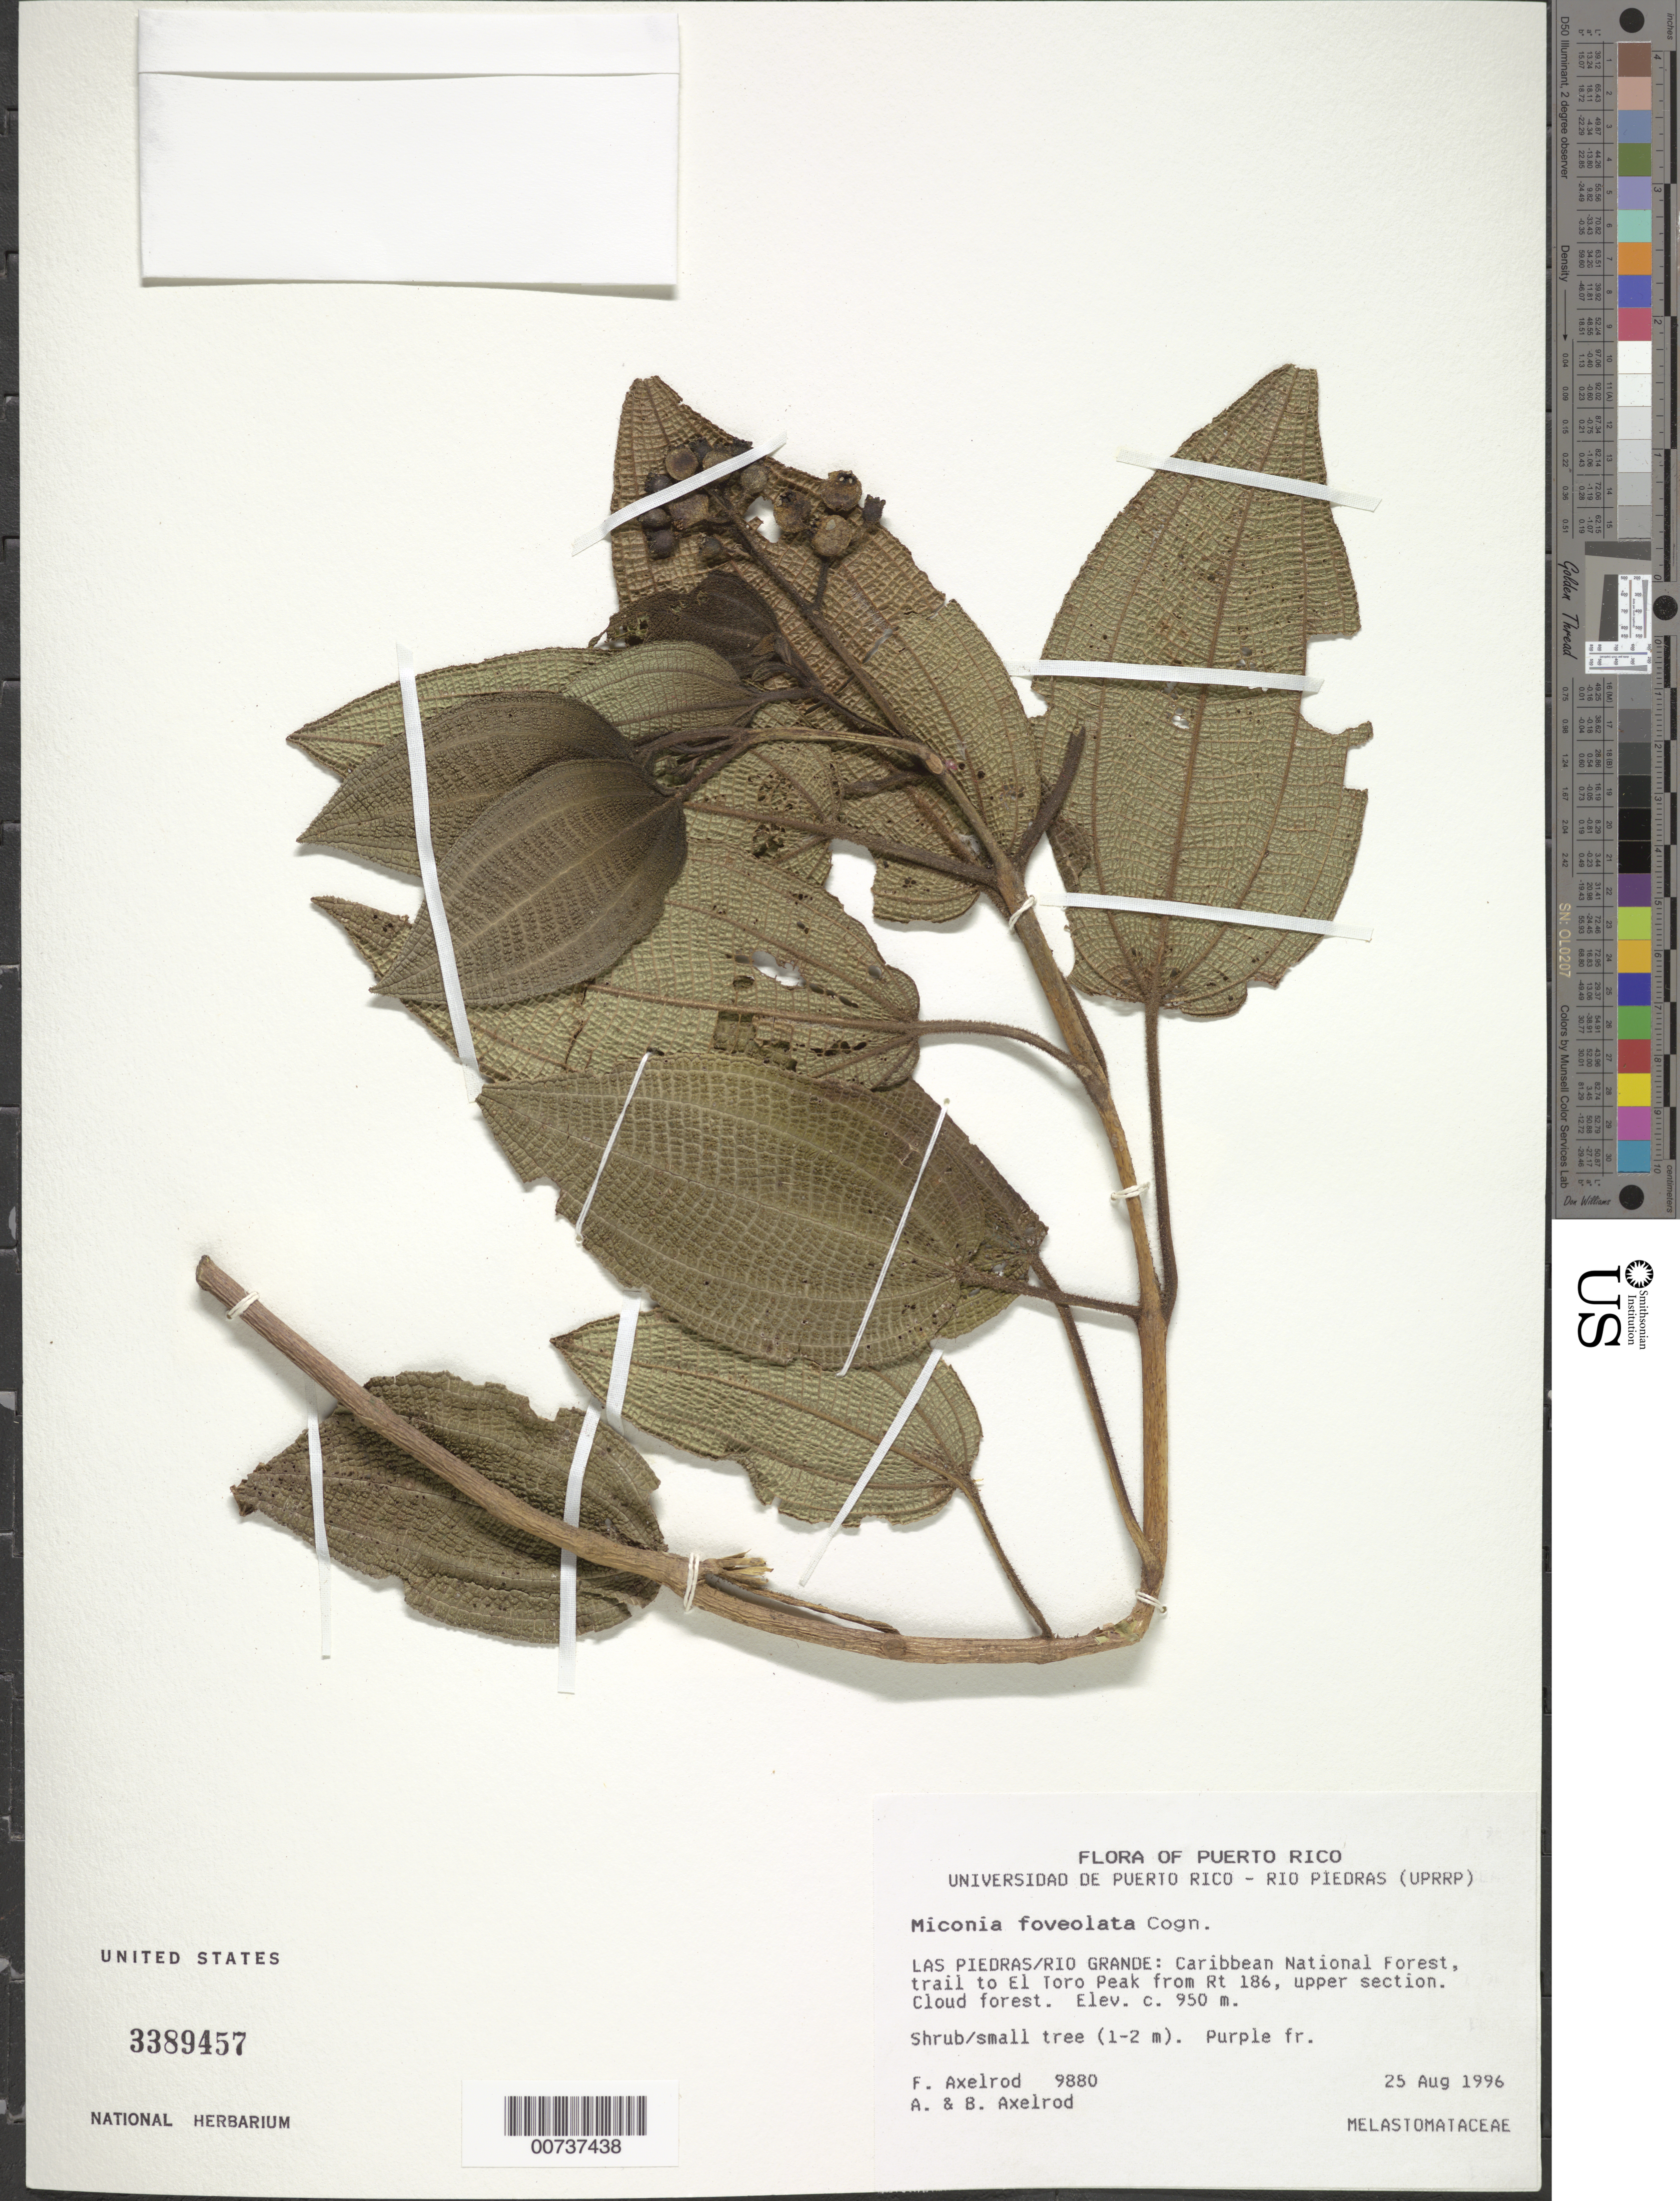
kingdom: Plantae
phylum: Tracheophyta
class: Magnoliopsida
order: Myrtales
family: Melastomataceae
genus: Miconia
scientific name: Miconia foveolata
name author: Cogn.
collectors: F. S. Axelrod, B. Axelrod & A. Axelrod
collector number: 9880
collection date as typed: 25 Aug 1996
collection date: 1996-08-25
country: Puerto Rico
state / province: Río Grande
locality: Las Piedras/Río Grande: Caribbean National Forest, trail to El Toro Peak from Rt 186, upper section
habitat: Cloud forest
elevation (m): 950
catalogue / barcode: US 3389457